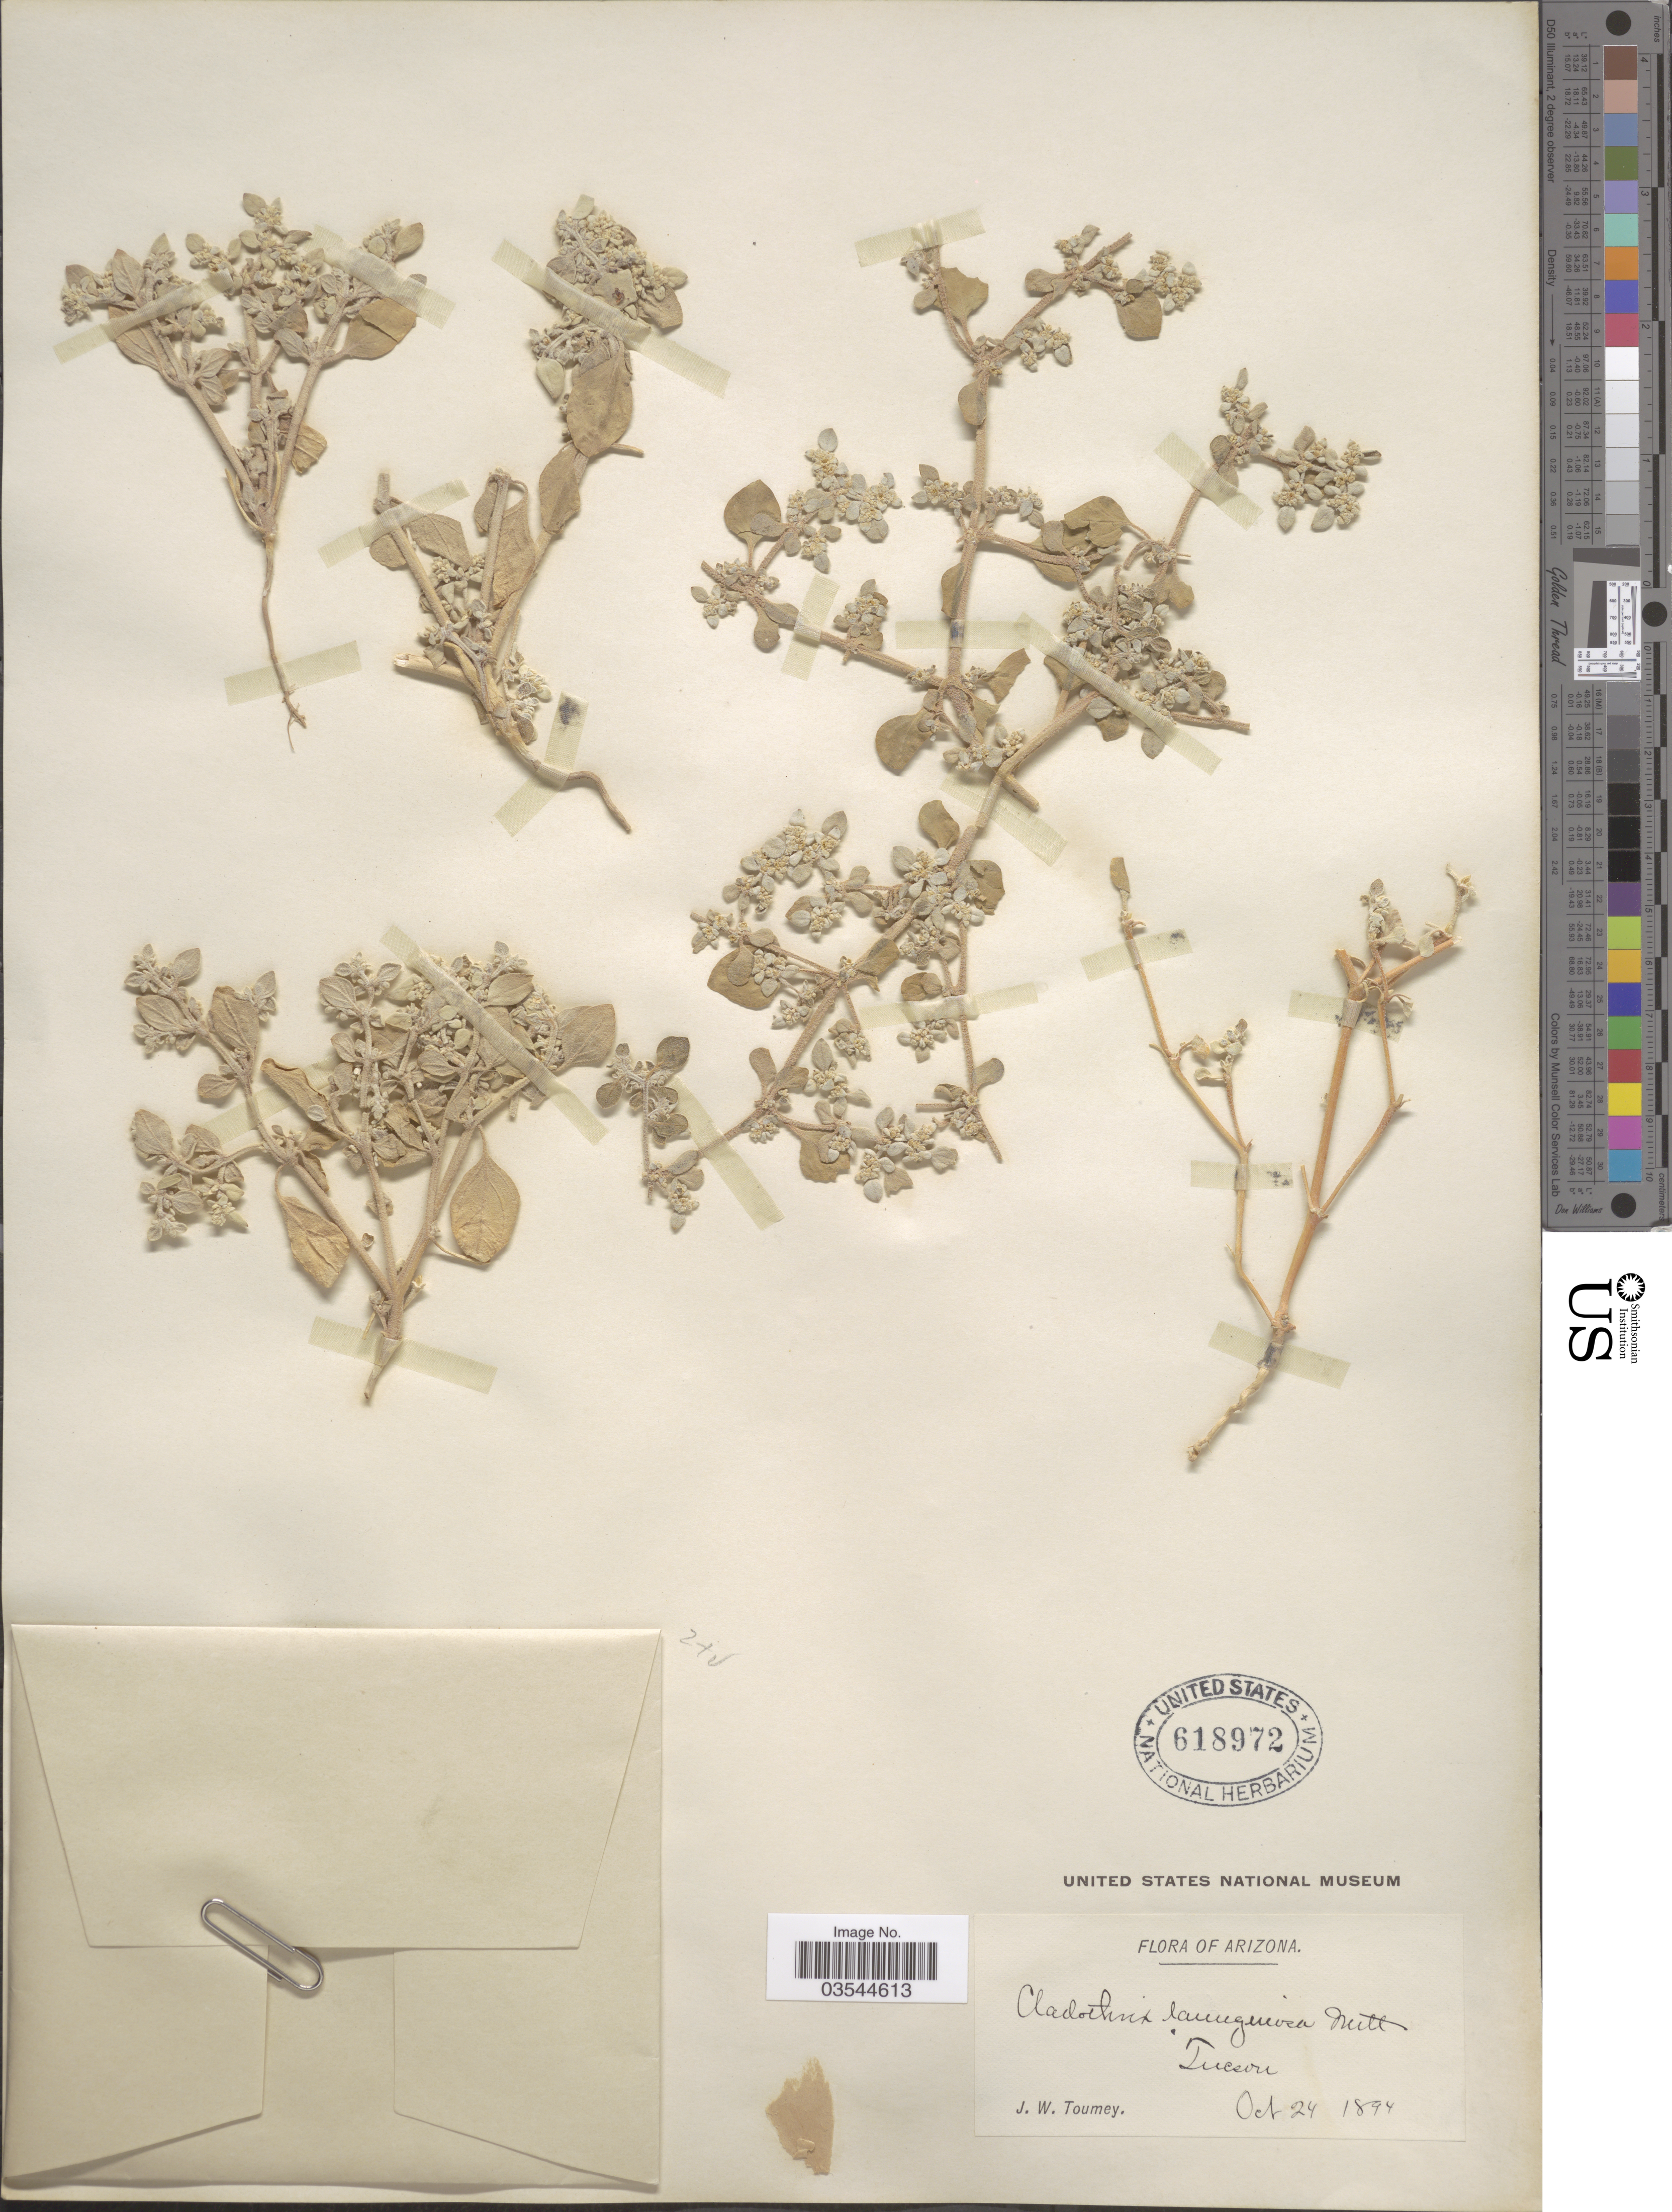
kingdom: Plantae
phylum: Tracheophyta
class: Magnoliopsida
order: Caryophyllales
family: Amaranthaceae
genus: Tidestromia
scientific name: Tidestromia lanuginosa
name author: (Nutt.) Standl.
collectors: J. W. Toumey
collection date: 1894-10-24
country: United States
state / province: Arizona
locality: Tucson.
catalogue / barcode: US 618972